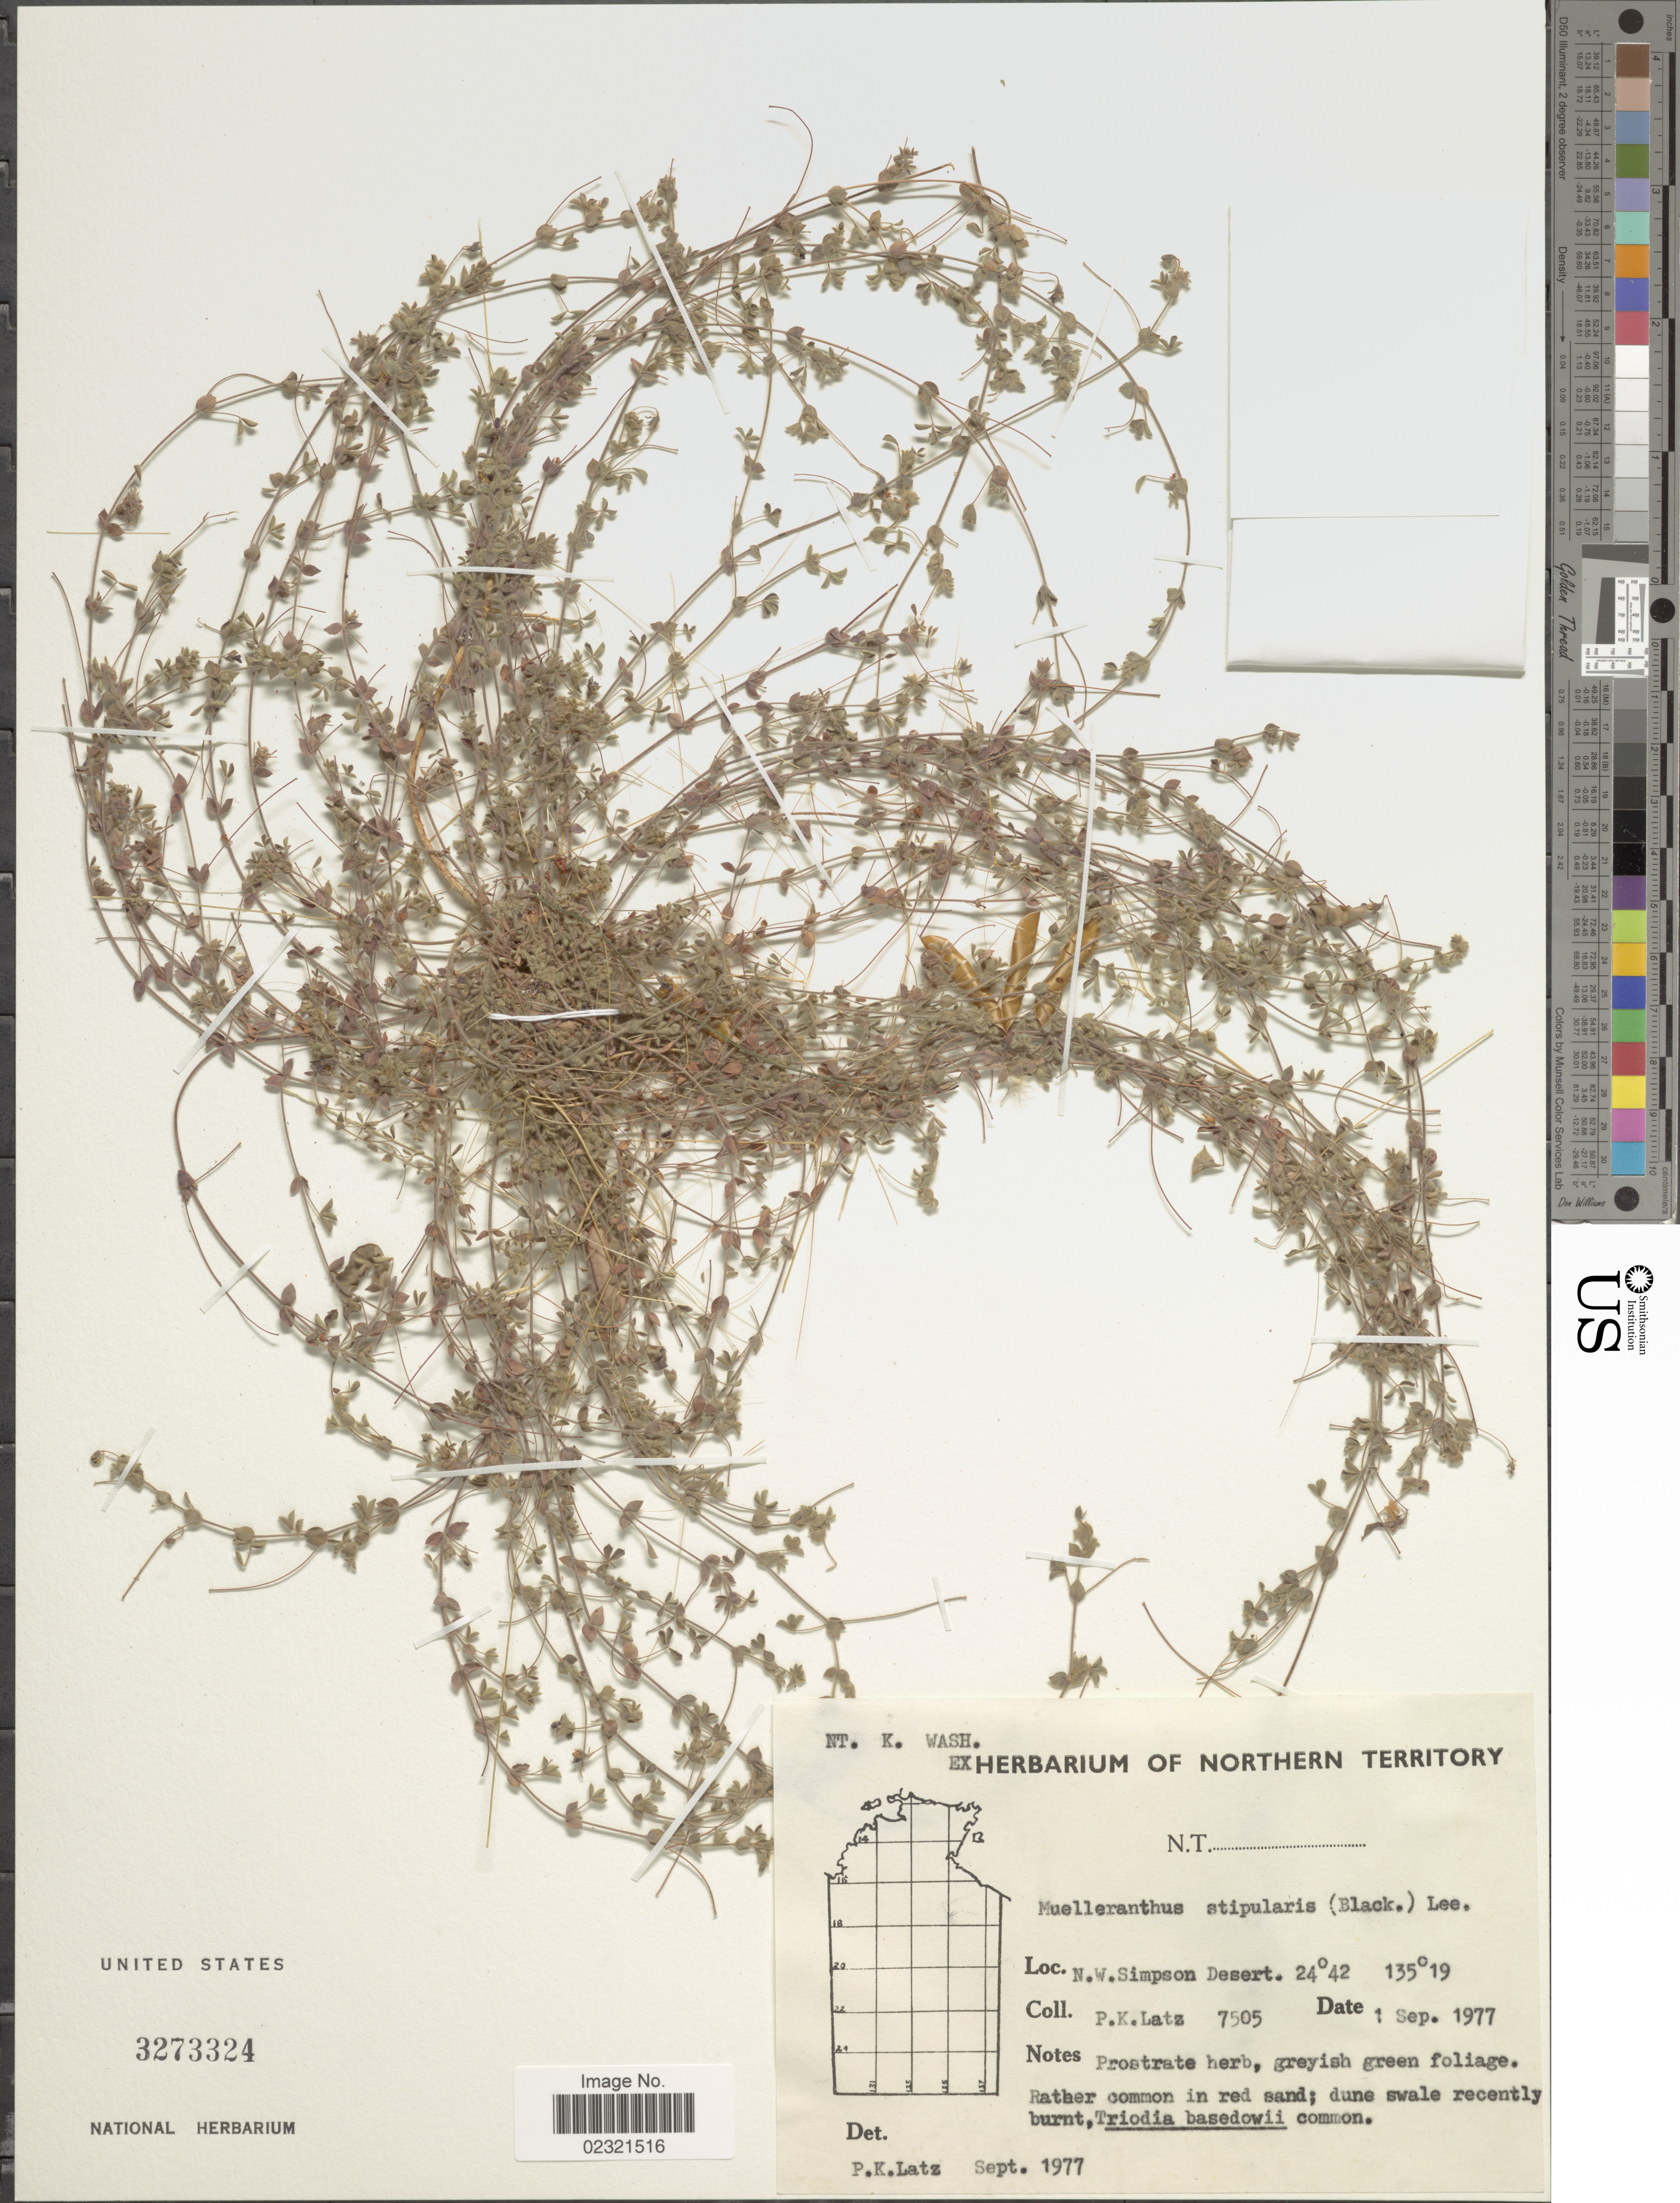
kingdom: Plantae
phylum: Tracheophyta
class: Magnoliopsida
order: Fabales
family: Fabaceae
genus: Muelleranthus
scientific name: Muelleranthus stipularis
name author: (J. Black) A.T. Lee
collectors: P. Latz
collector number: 7505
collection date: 1977-09-01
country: Australia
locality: N.W. Simpson Desert.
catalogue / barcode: US 3273324